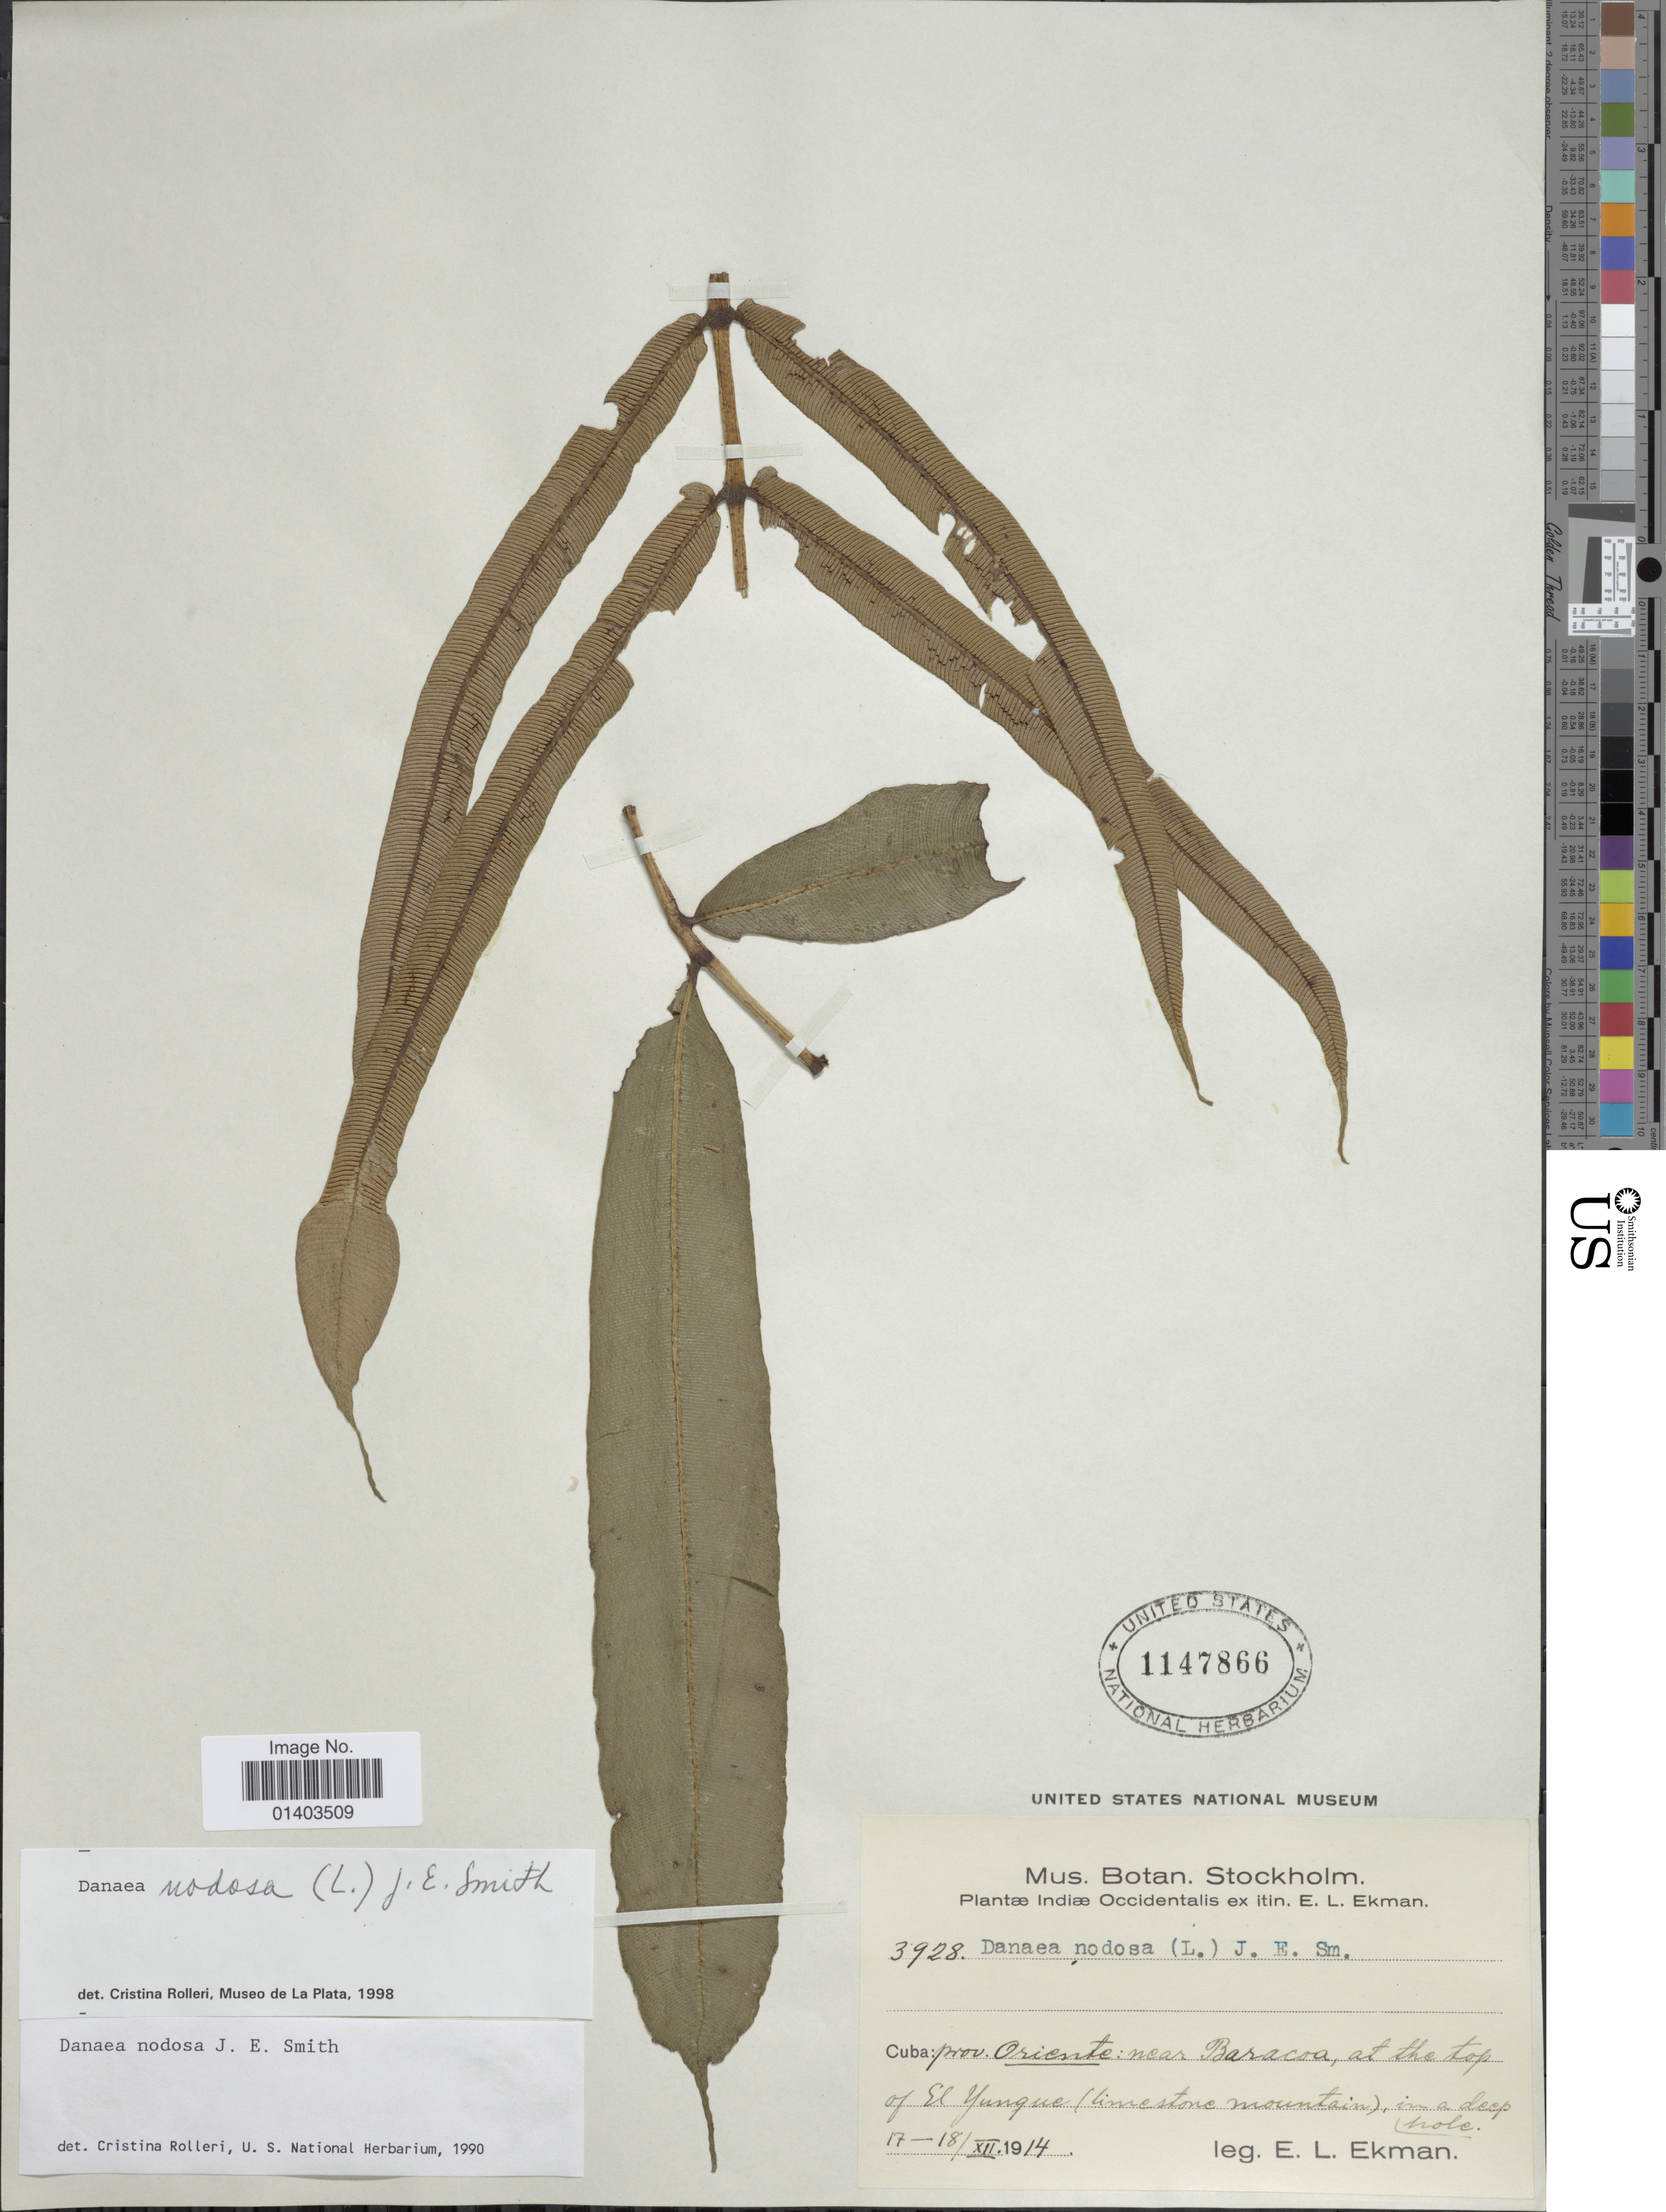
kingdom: Plantae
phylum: Tracheophyta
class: Polypodiopsida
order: Marattiales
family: Marattiaceae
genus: Danaea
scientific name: Danaea nodosa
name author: (L.) Sm.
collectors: E. L. Ekman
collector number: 3928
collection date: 1914-12-17/1914-12-18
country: Cuba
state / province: Oriente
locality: Near Baracoa, ath the top of El Yunque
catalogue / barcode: US 1147866